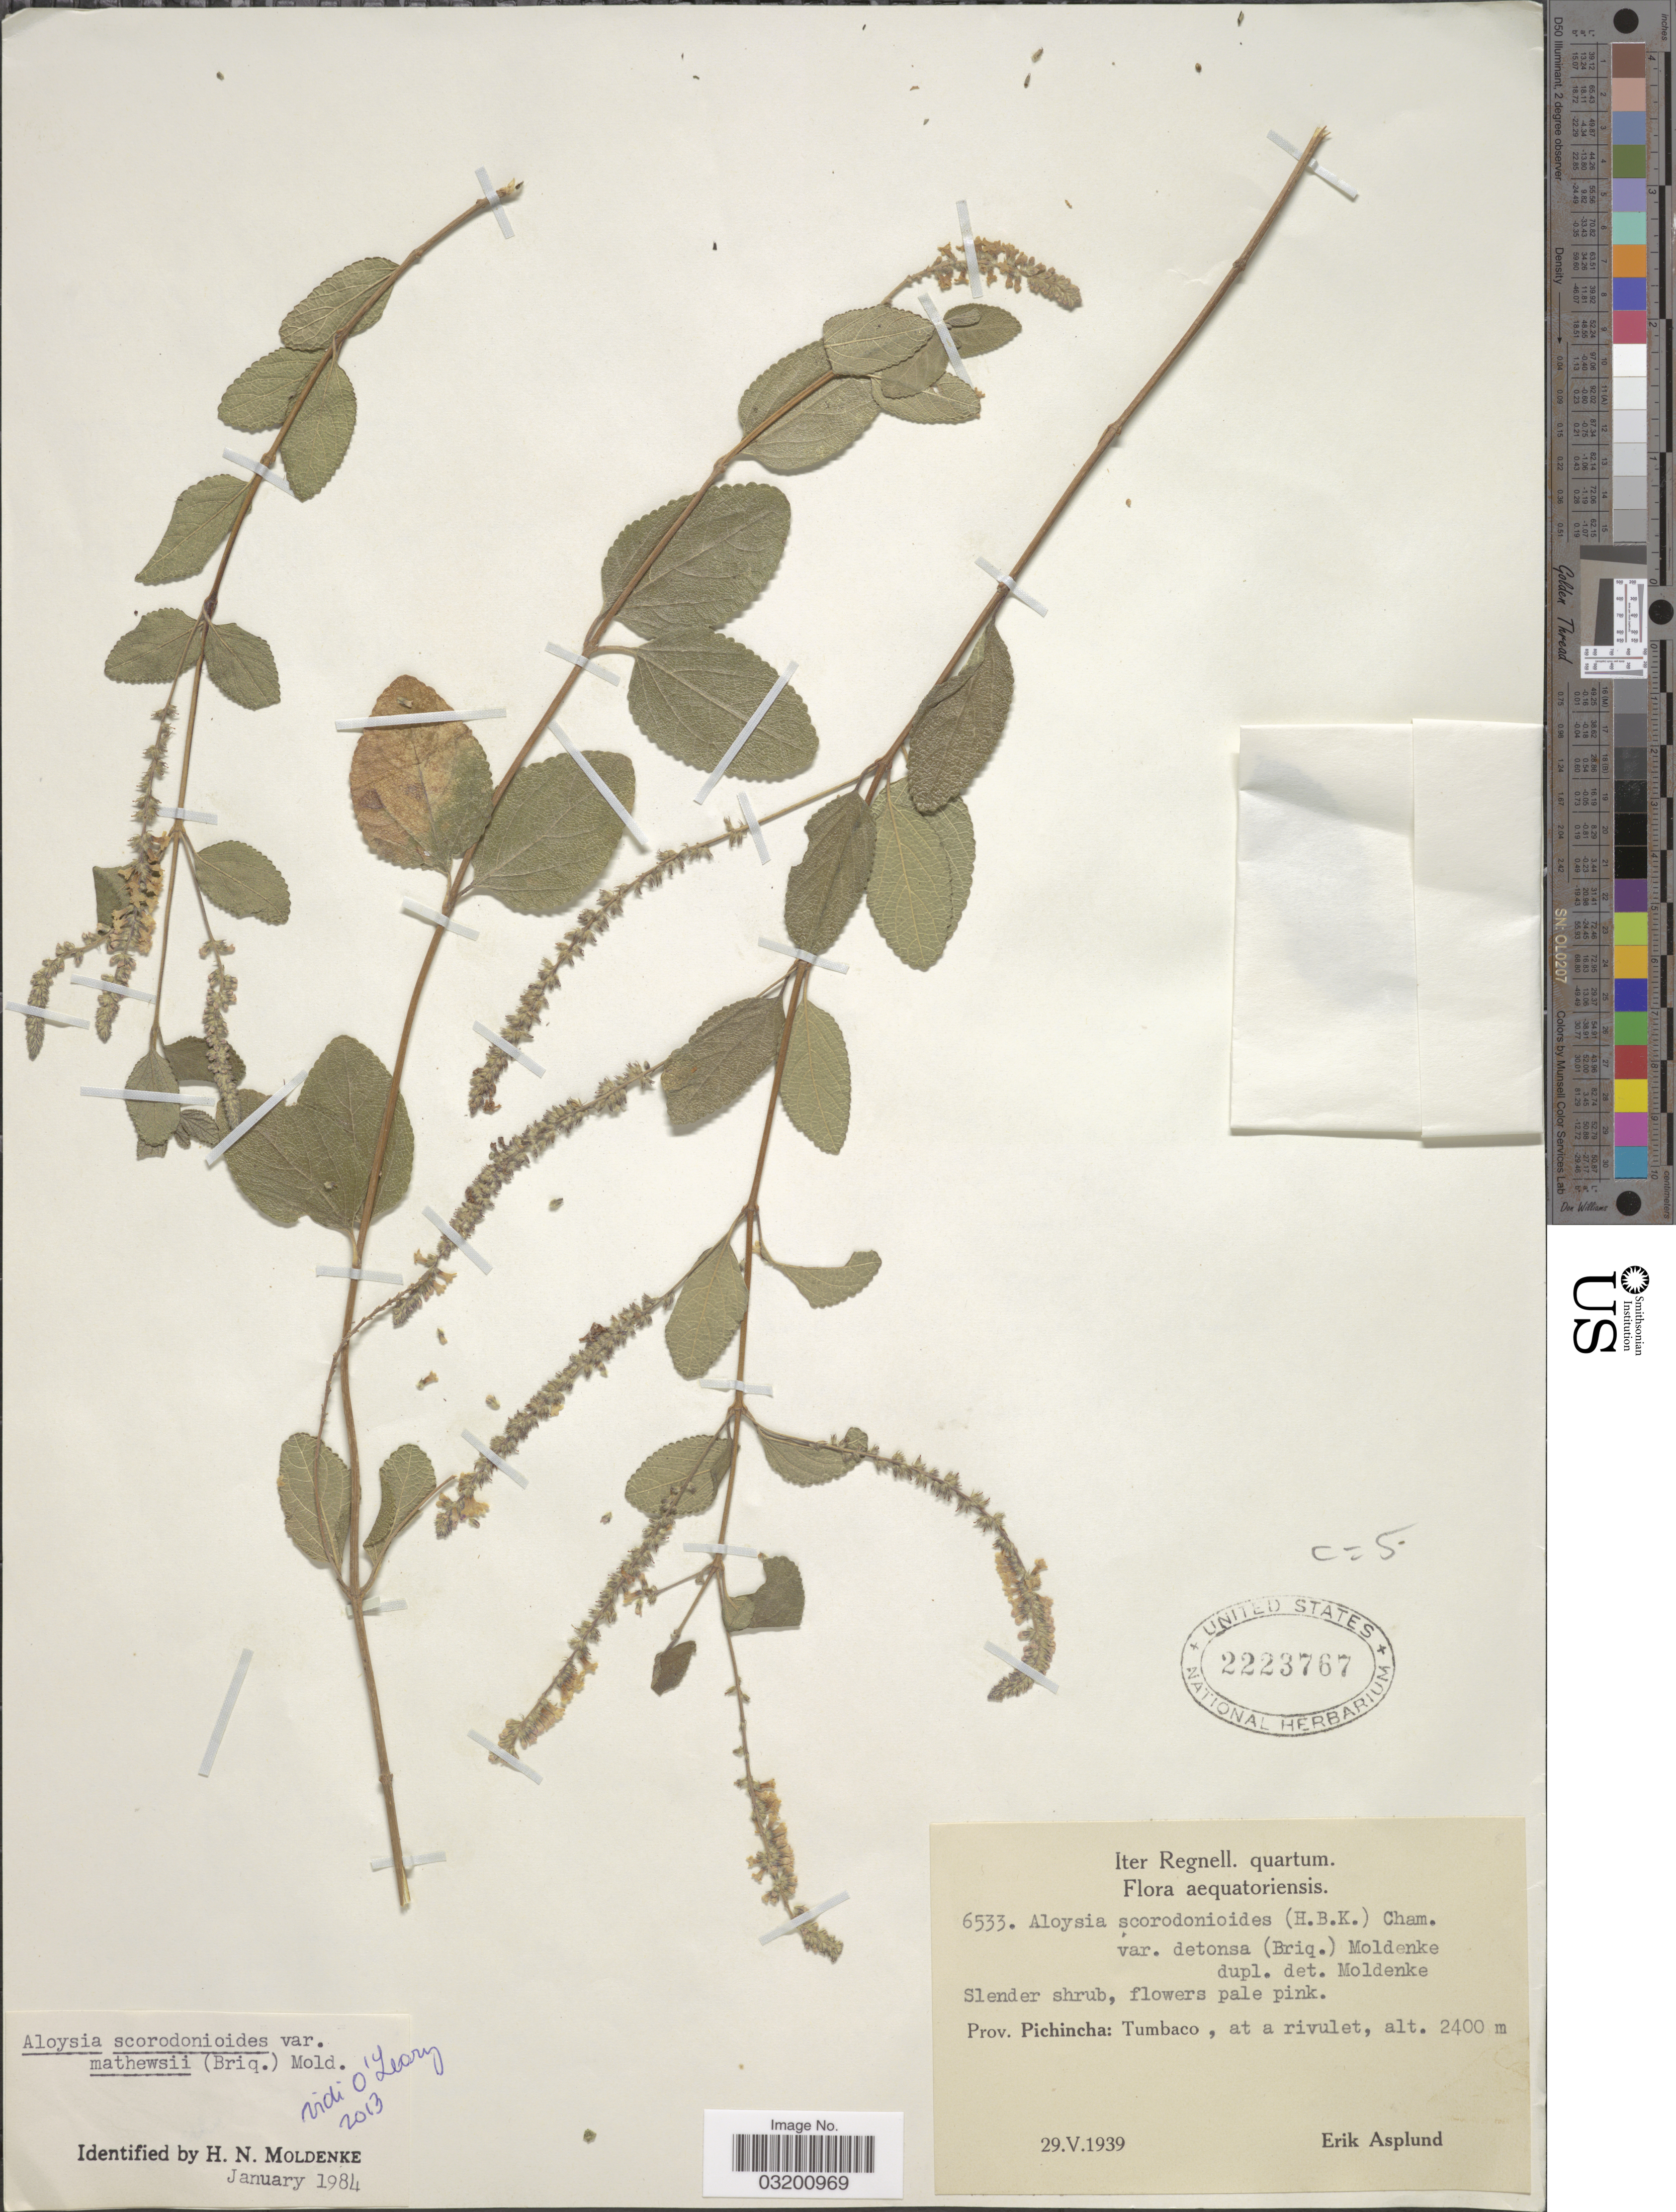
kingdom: Plantae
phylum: Tracheophyta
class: Magnoliopsida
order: Lamiales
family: Verbenaceae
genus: Aloysia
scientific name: Aloysia scorodonioides var. mathewsii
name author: (Briq.) Moldenke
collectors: E. Asplund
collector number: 6533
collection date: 1939-05-29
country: Ecuador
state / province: Pichincha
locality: Tumbaco, at a rivulet.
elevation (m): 2400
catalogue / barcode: US 2223767